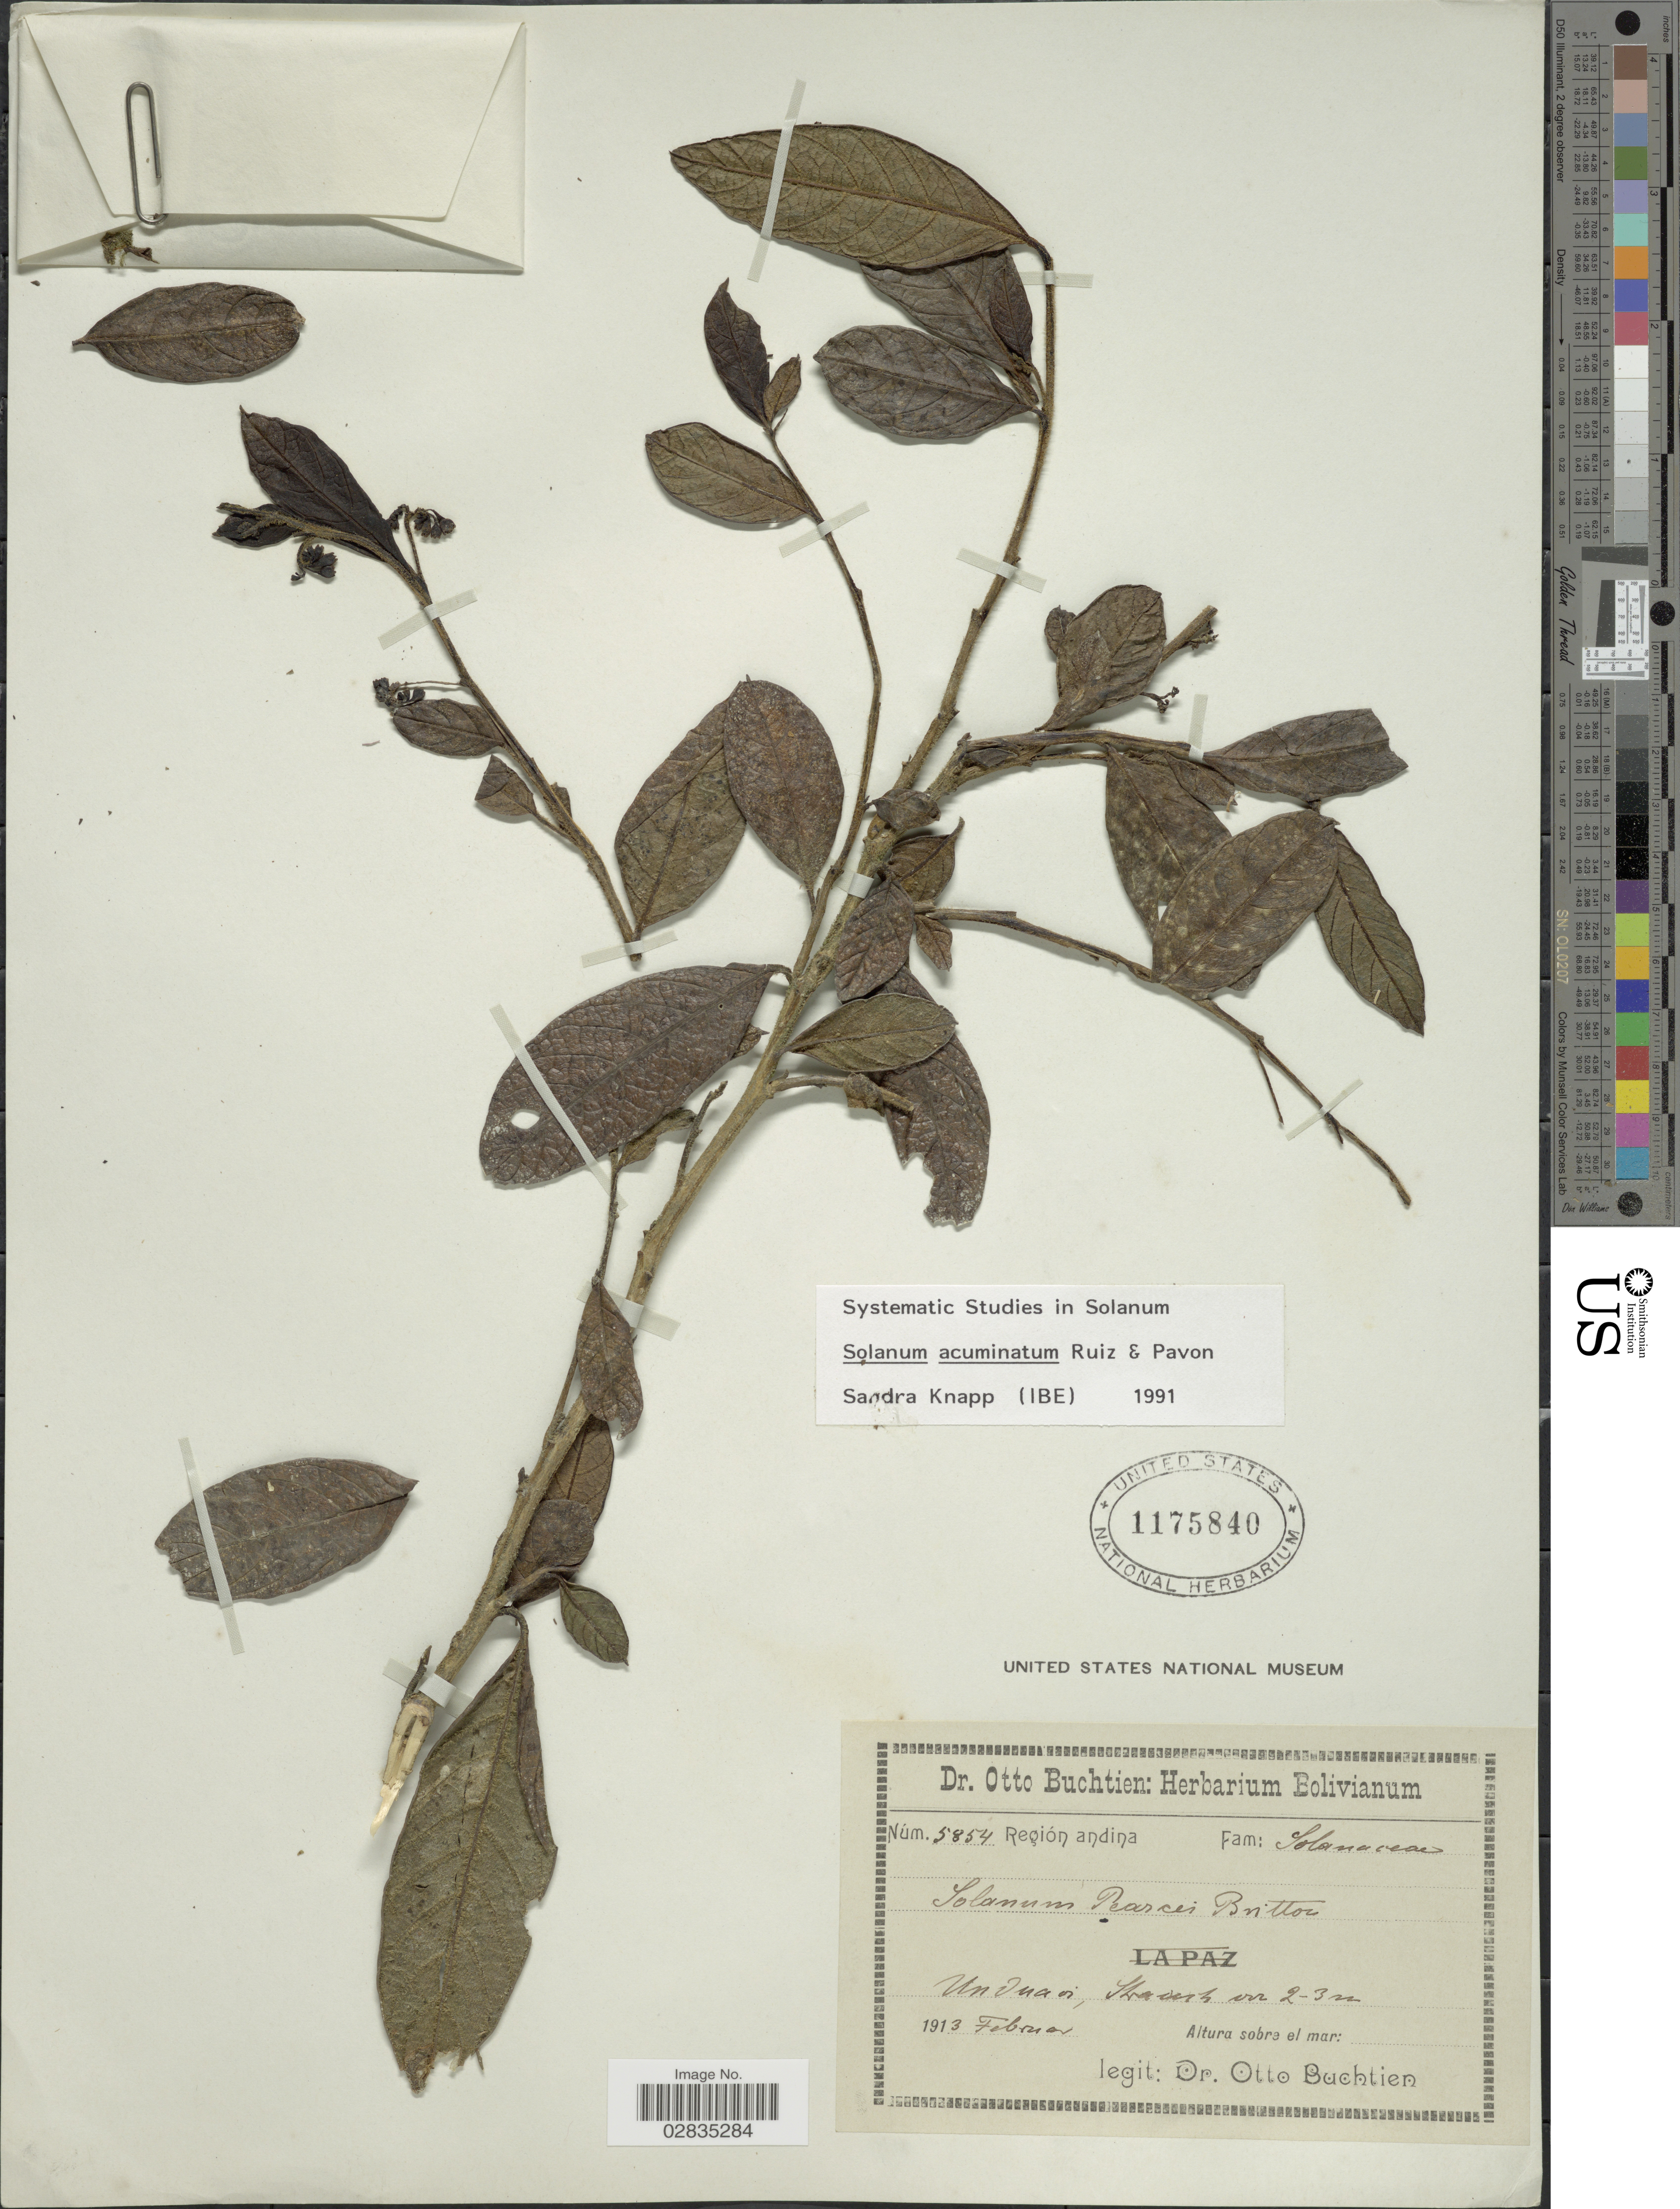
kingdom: Plantae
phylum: Tracheophyta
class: Magnoliopsida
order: Solanales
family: Solanaceae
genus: Solanum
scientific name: Solanum acuminatum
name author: Ruiz & Pav.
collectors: O. Buchtien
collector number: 5854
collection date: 1913-02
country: Bolivia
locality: Región andina. Unduavi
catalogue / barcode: US 1175840